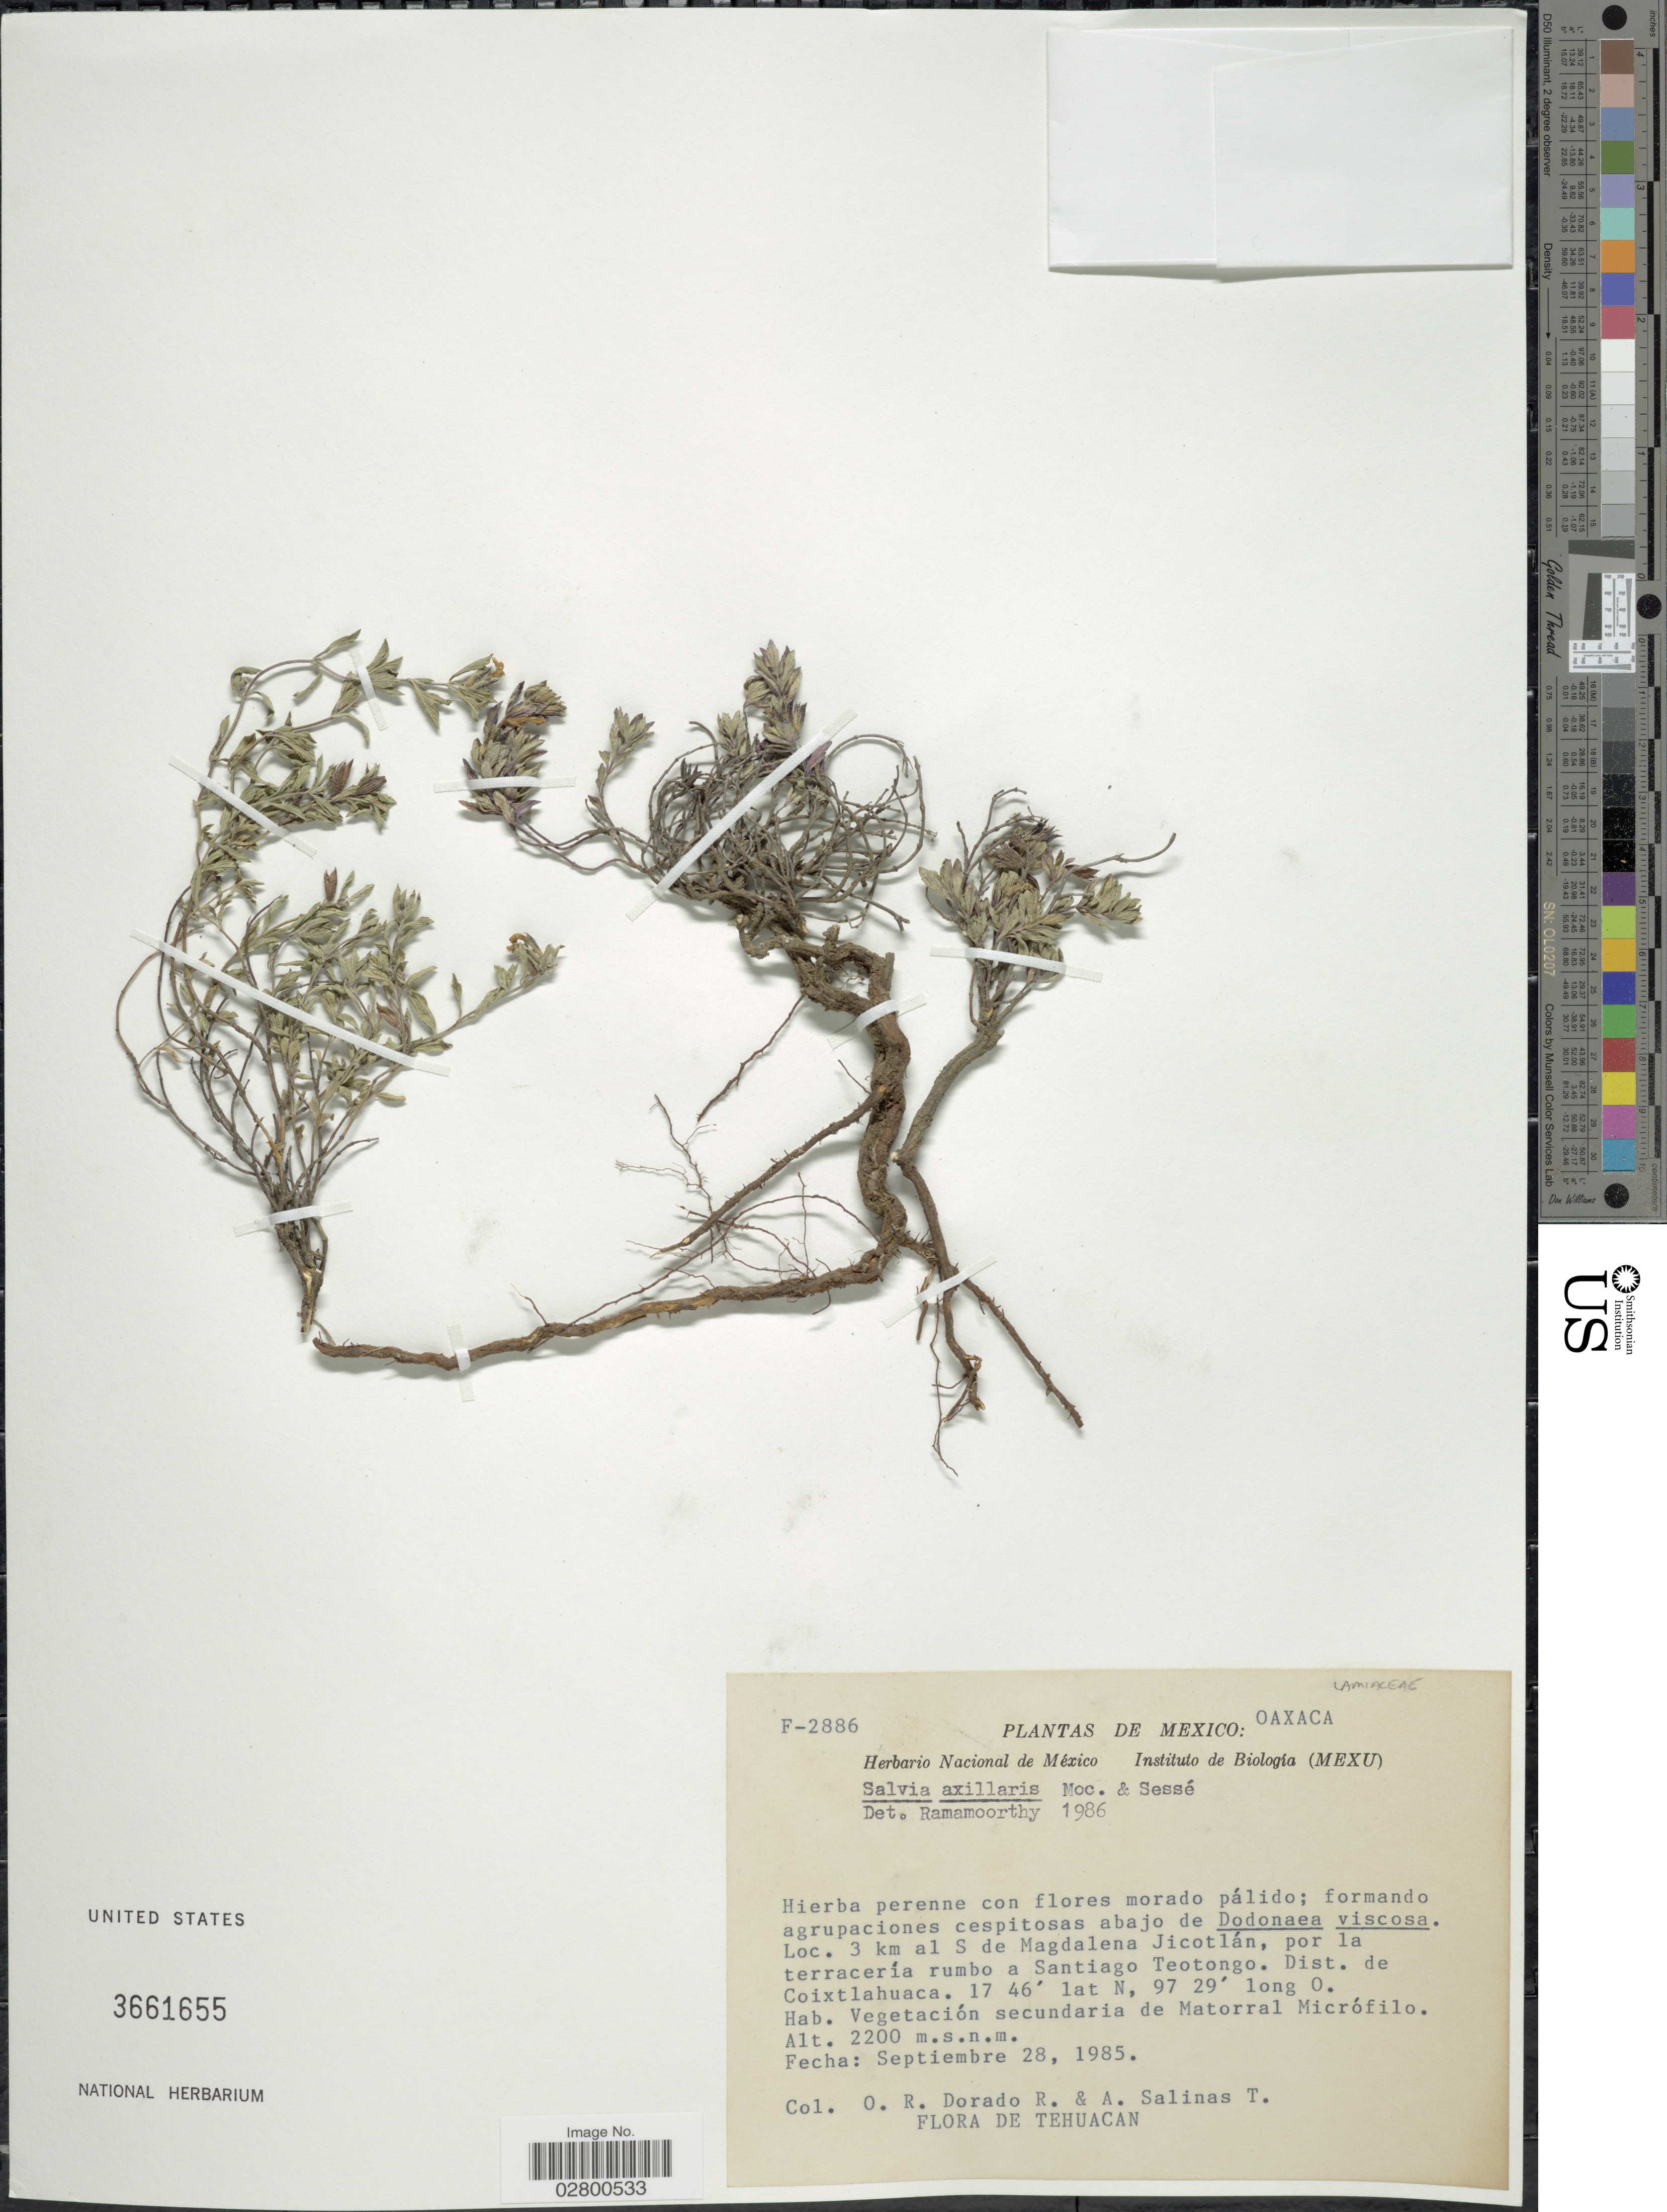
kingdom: Plantae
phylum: Tracheophyta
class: Magnoliopsida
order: Lamiales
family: Lamiaceae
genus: Salvia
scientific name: Salvia axillaris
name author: Moc. & Sessé ex Benth.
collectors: O. R. Dorado & A. Salinas T.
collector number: F-2886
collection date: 1985-09-28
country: Mexico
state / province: Oaxaca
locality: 3 km al S de Magdalena Jicotlán, por la terracería rumbo a Santiago Teotongo. Dist. de Coixtlahuaca. Tehuacan.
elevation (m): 2200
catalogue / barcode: US 3661655